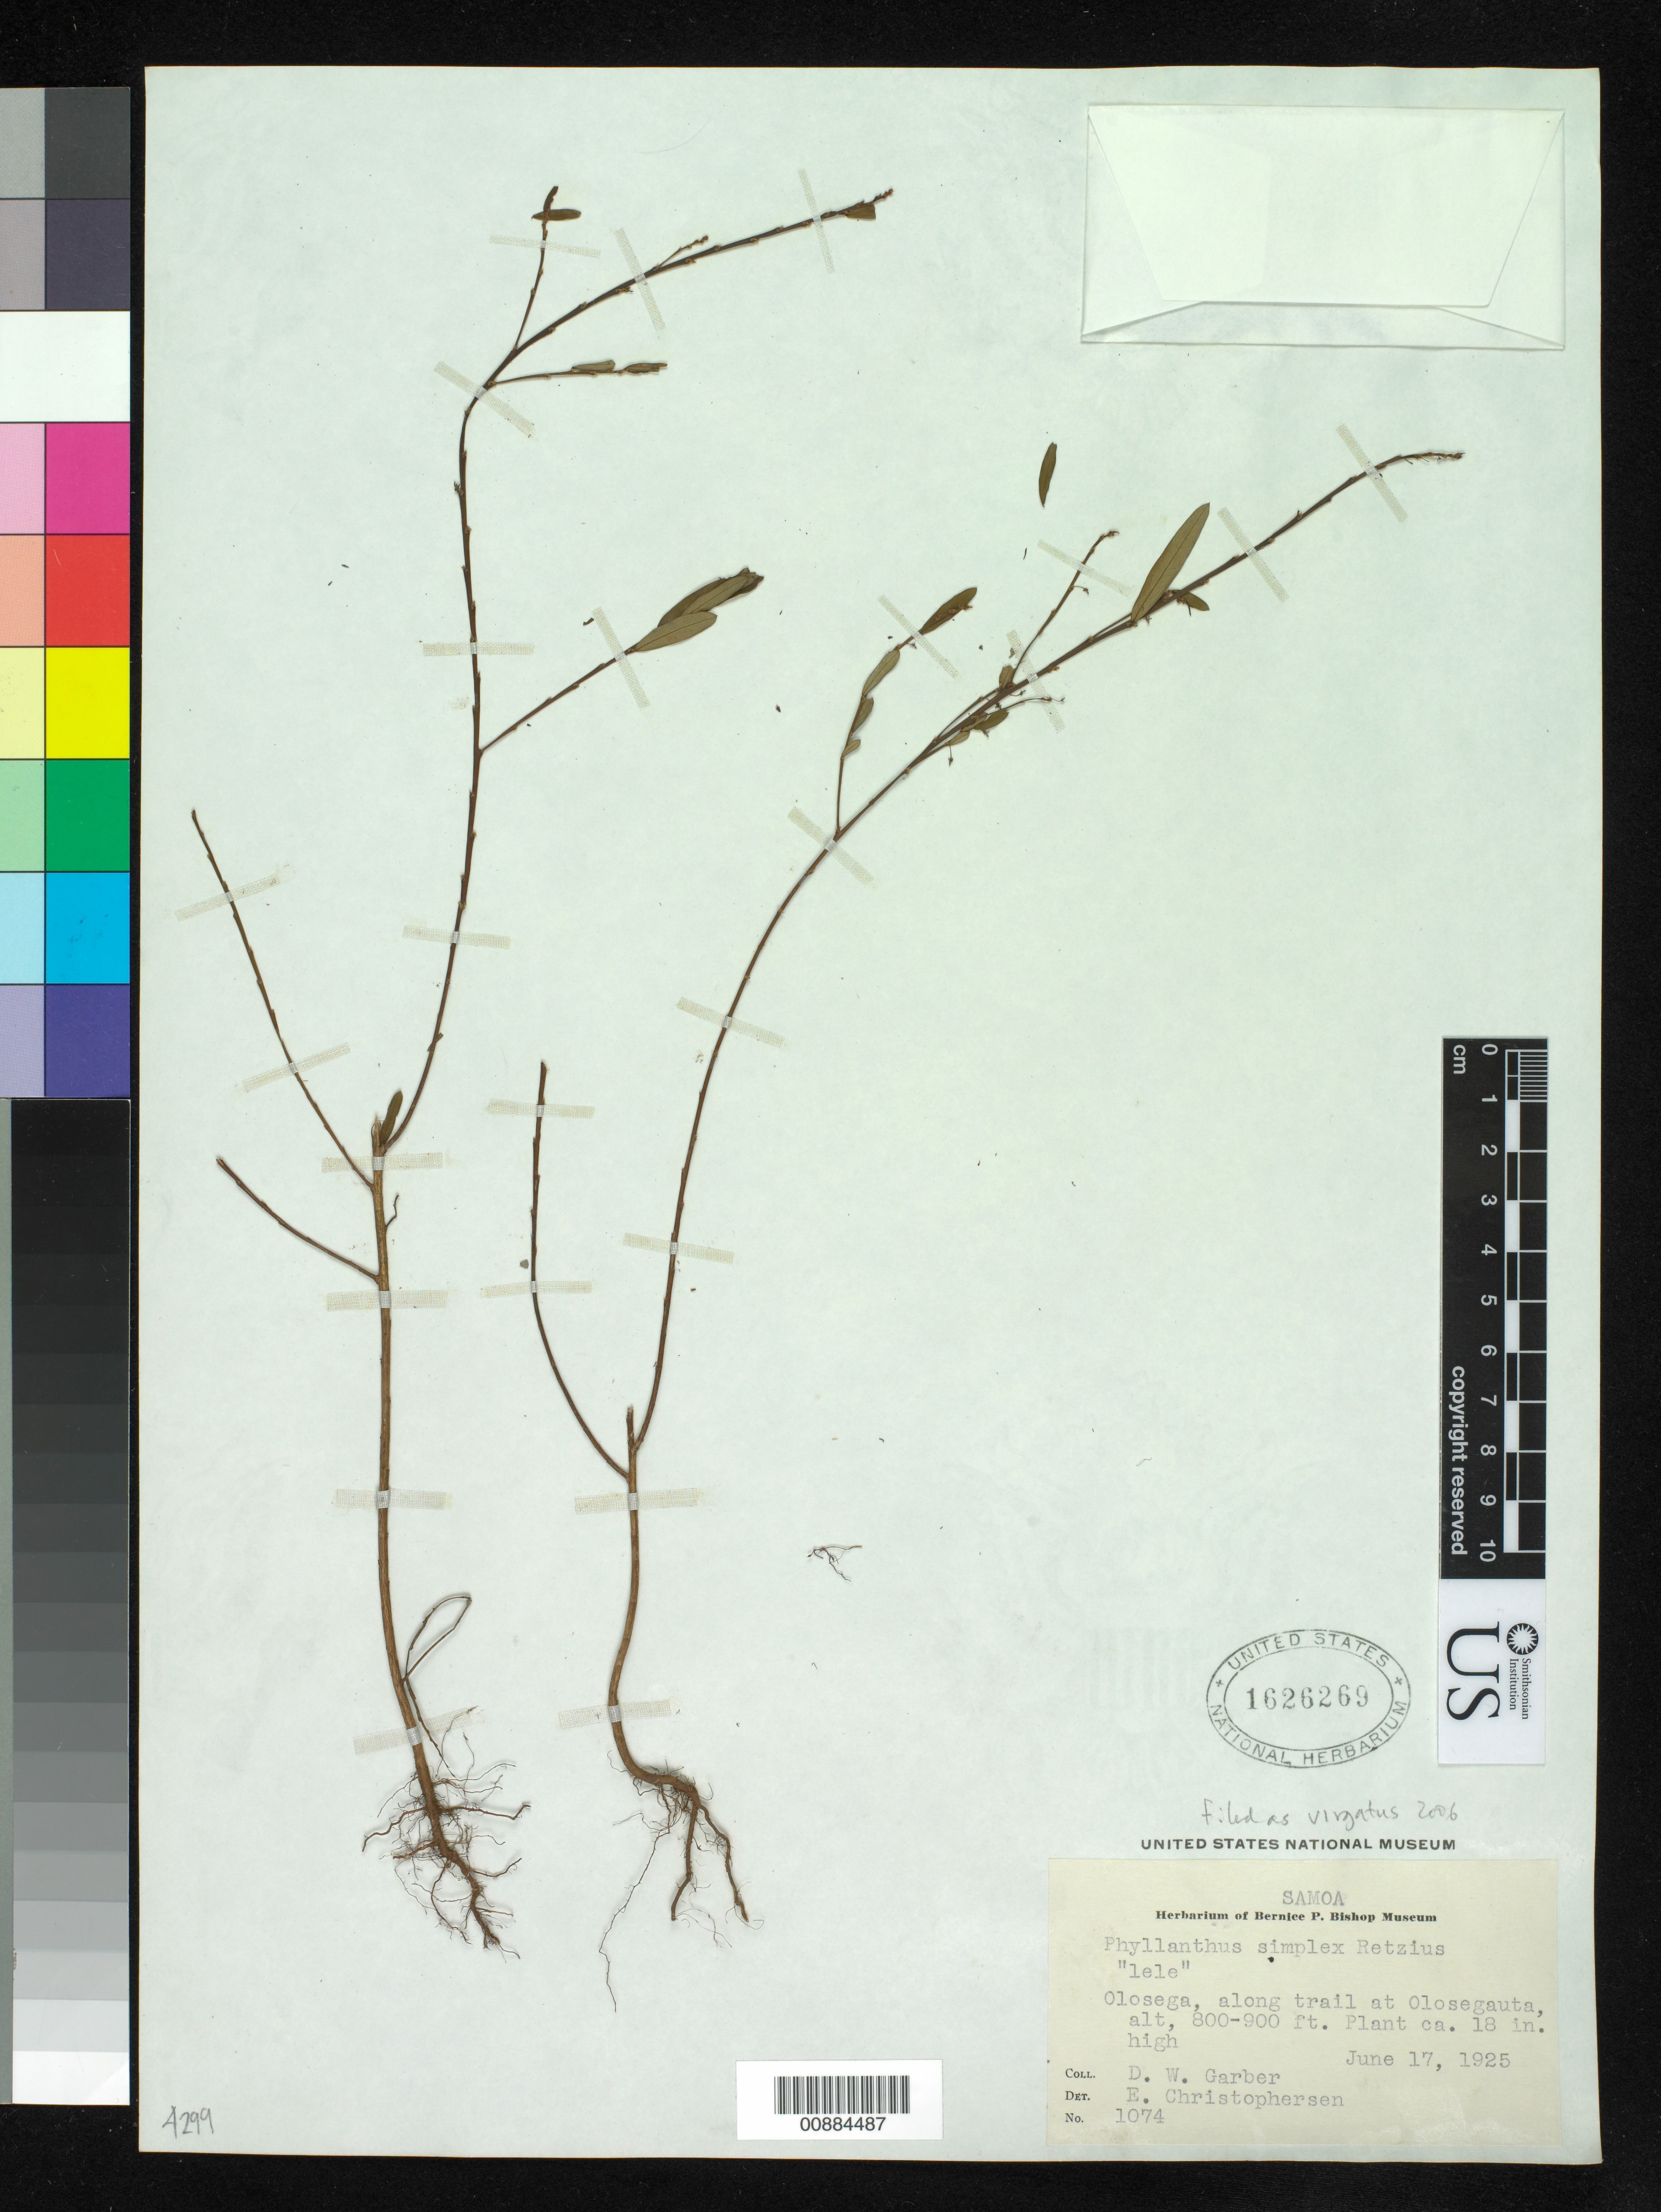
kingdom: Plantae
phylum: Tracheophyta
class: Magnoliopsida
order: Sapindales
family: Burseraceae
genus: Canarium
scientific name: Canarium harveyi var. novae-hebridense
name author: Leenh.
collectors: D. W. Garber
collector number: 1074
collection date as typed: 17 Jun 1925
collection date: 1925-06-17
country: American Samoa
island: Olosega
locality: Olosega, Along trail at Olosegauta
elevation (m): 244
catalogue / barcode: US 1626269